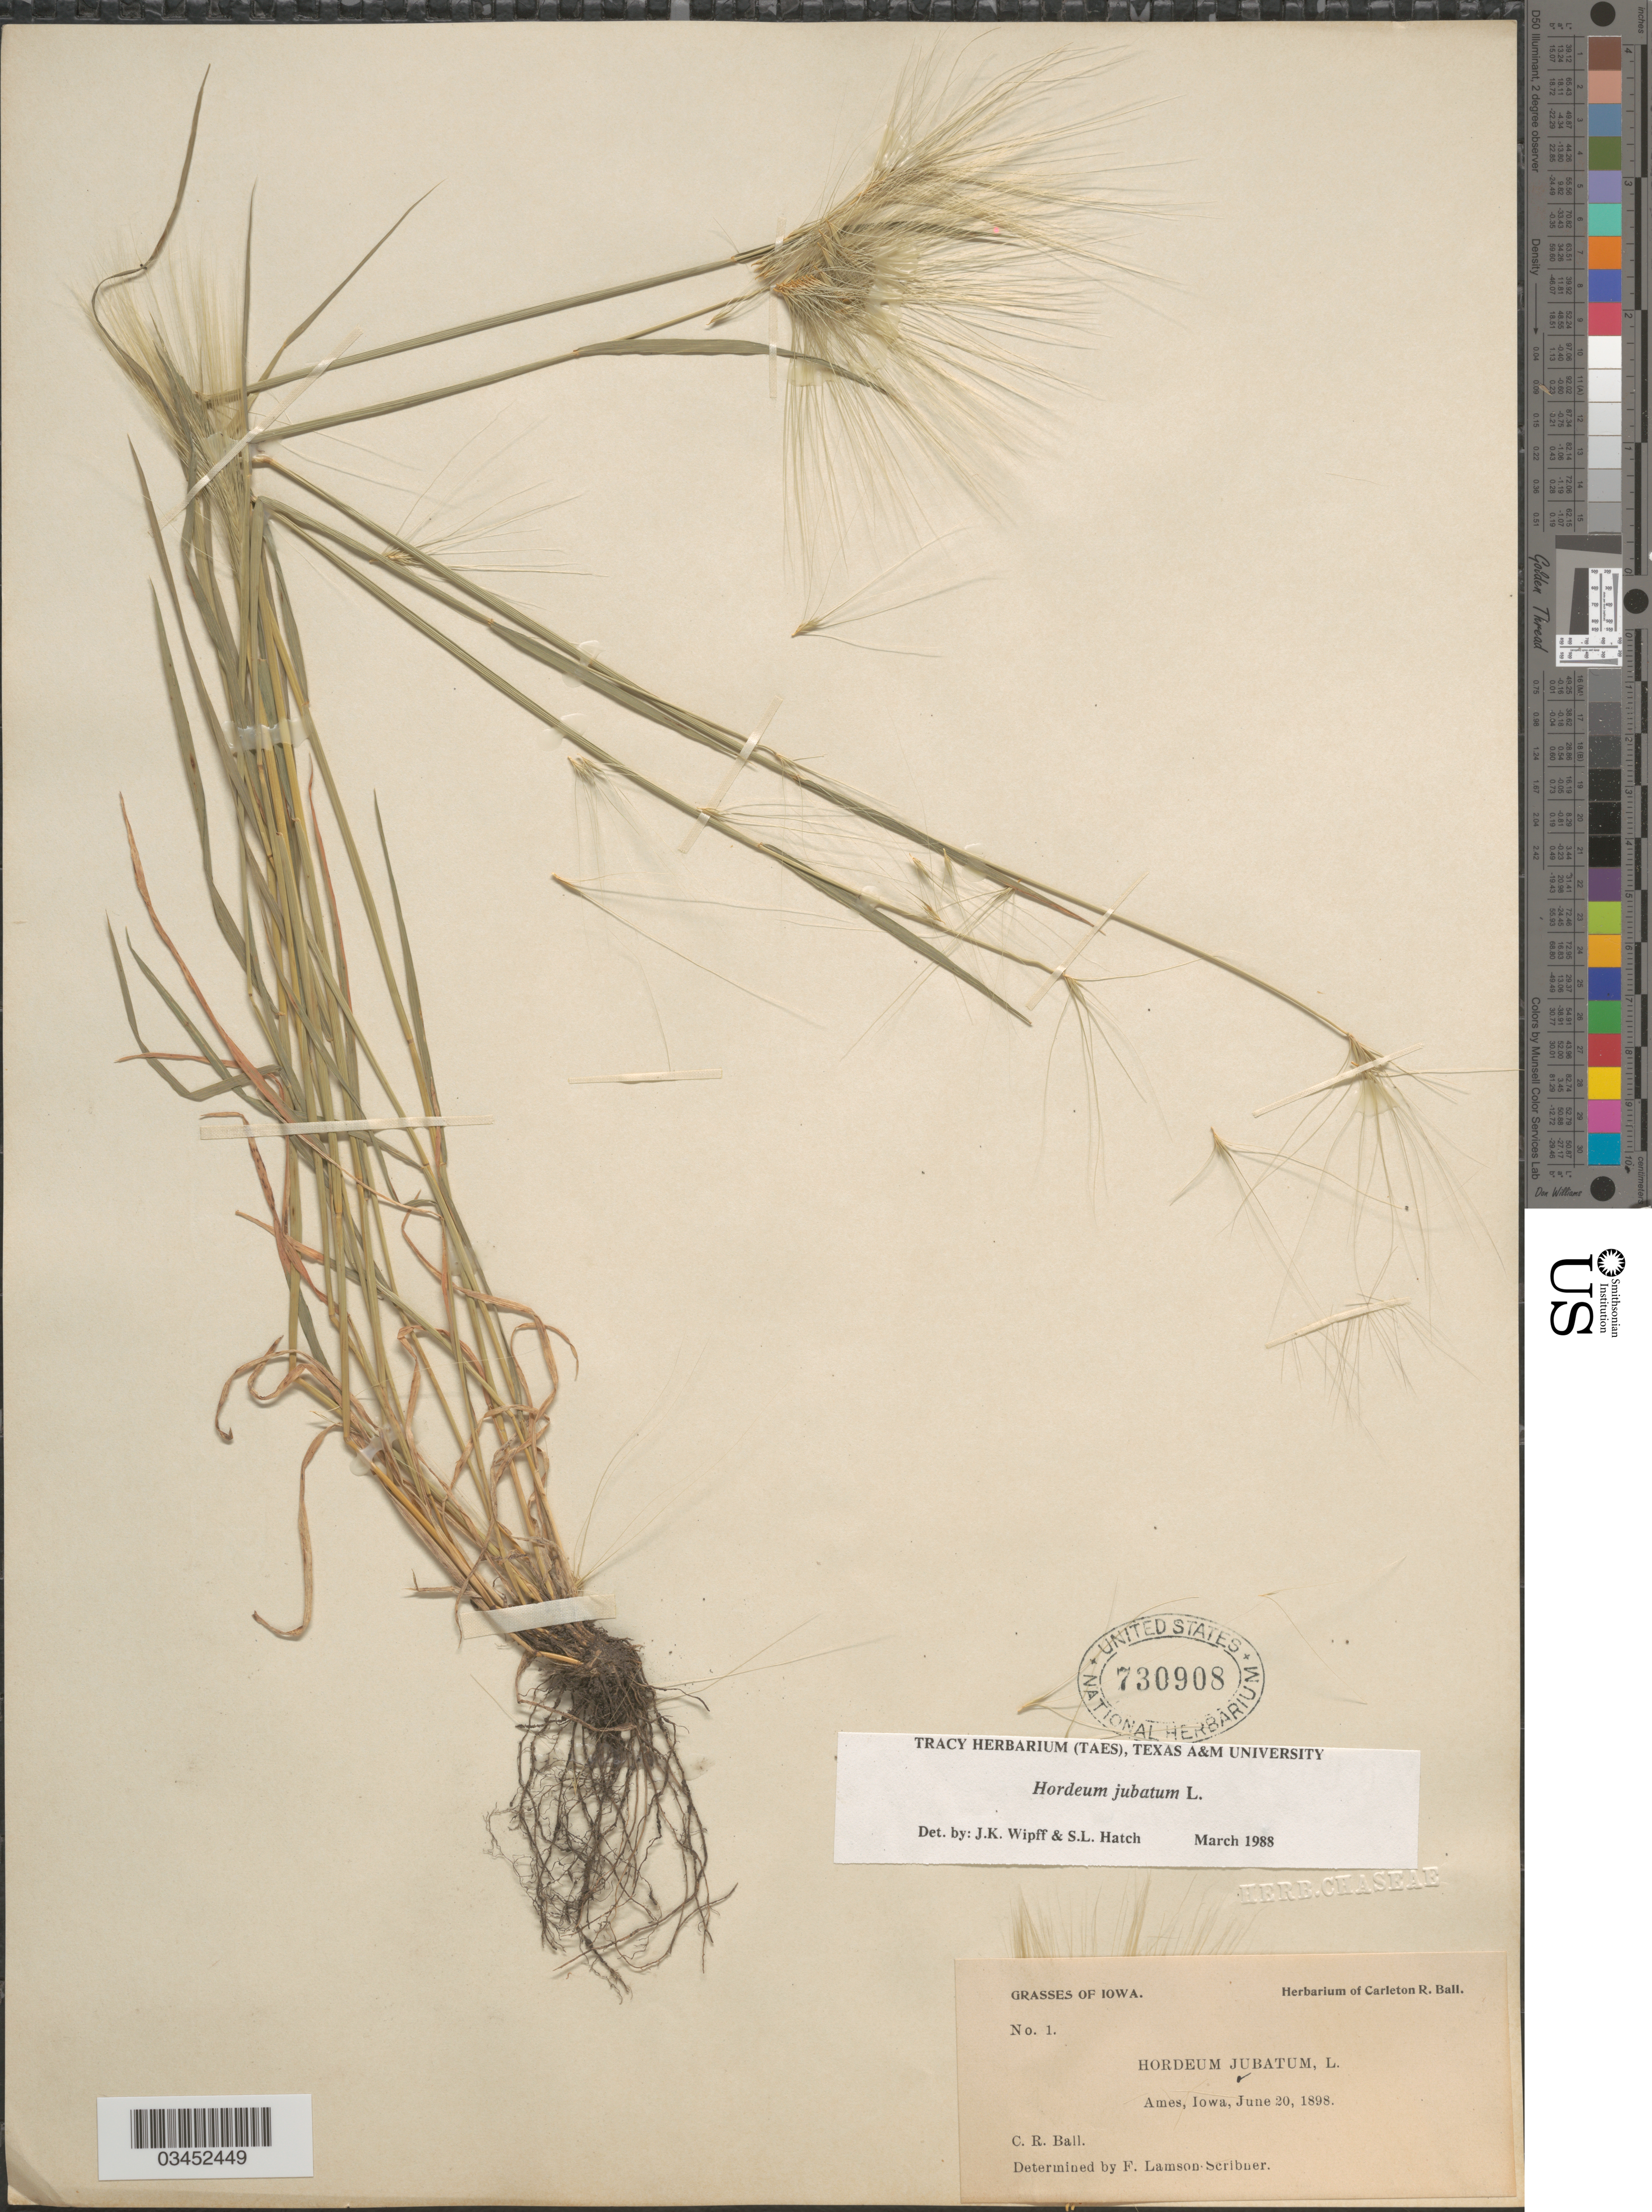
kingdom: Plantae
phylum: Tracheophyta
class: Liliopsida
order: Poales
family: Poaceae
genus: Hordeum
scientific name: Hordeum jubatum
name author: L.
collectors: C. R. Ball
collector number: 1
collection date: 1898-06-20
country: United States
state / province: Iowa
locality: Ames.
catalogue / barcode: US 730908